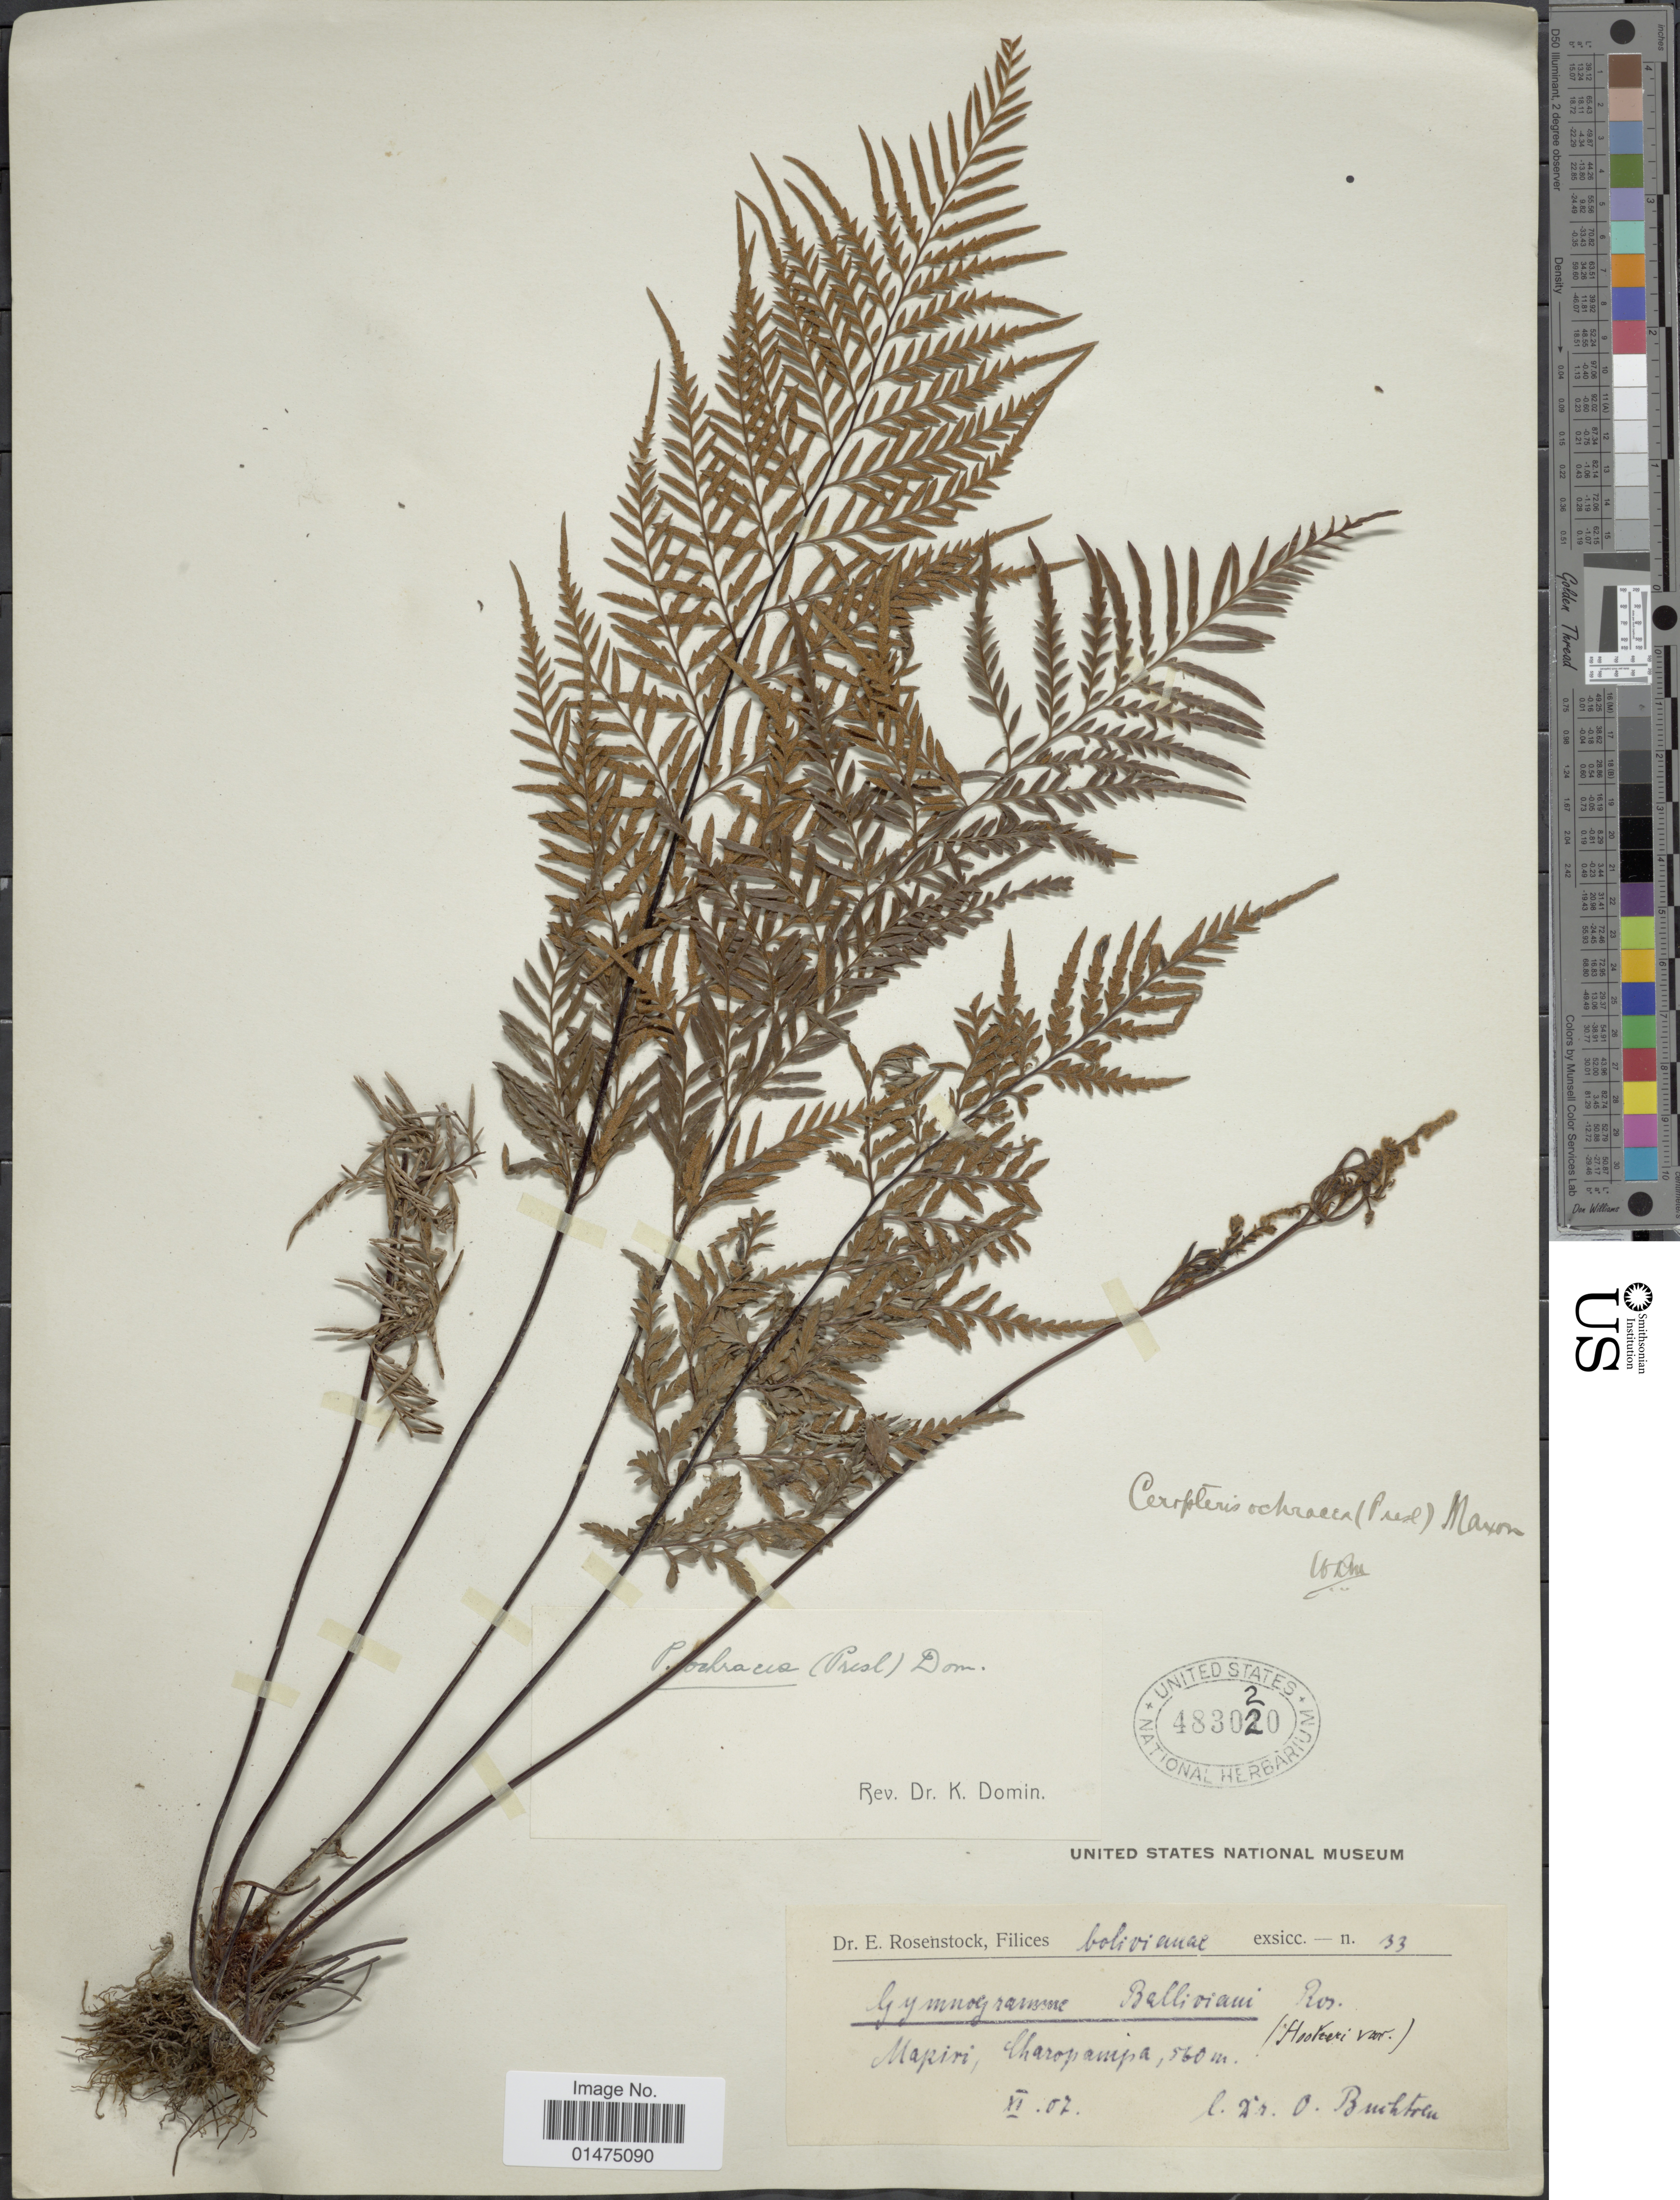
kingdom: Plantae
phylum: Tracheophyta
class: Polypodiopsida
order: Polypodiales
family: Pteridaceae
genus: Pityrogramma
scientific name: Pityrogramma ochracea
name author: (C. Presl) Domin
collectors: O. Buchtien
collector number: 33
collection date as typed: Transcribed d/m/y: /11/7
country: Bolivia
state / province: La Paz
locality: Mapiri, Urumbamba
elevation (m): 560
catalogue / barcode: US 483020